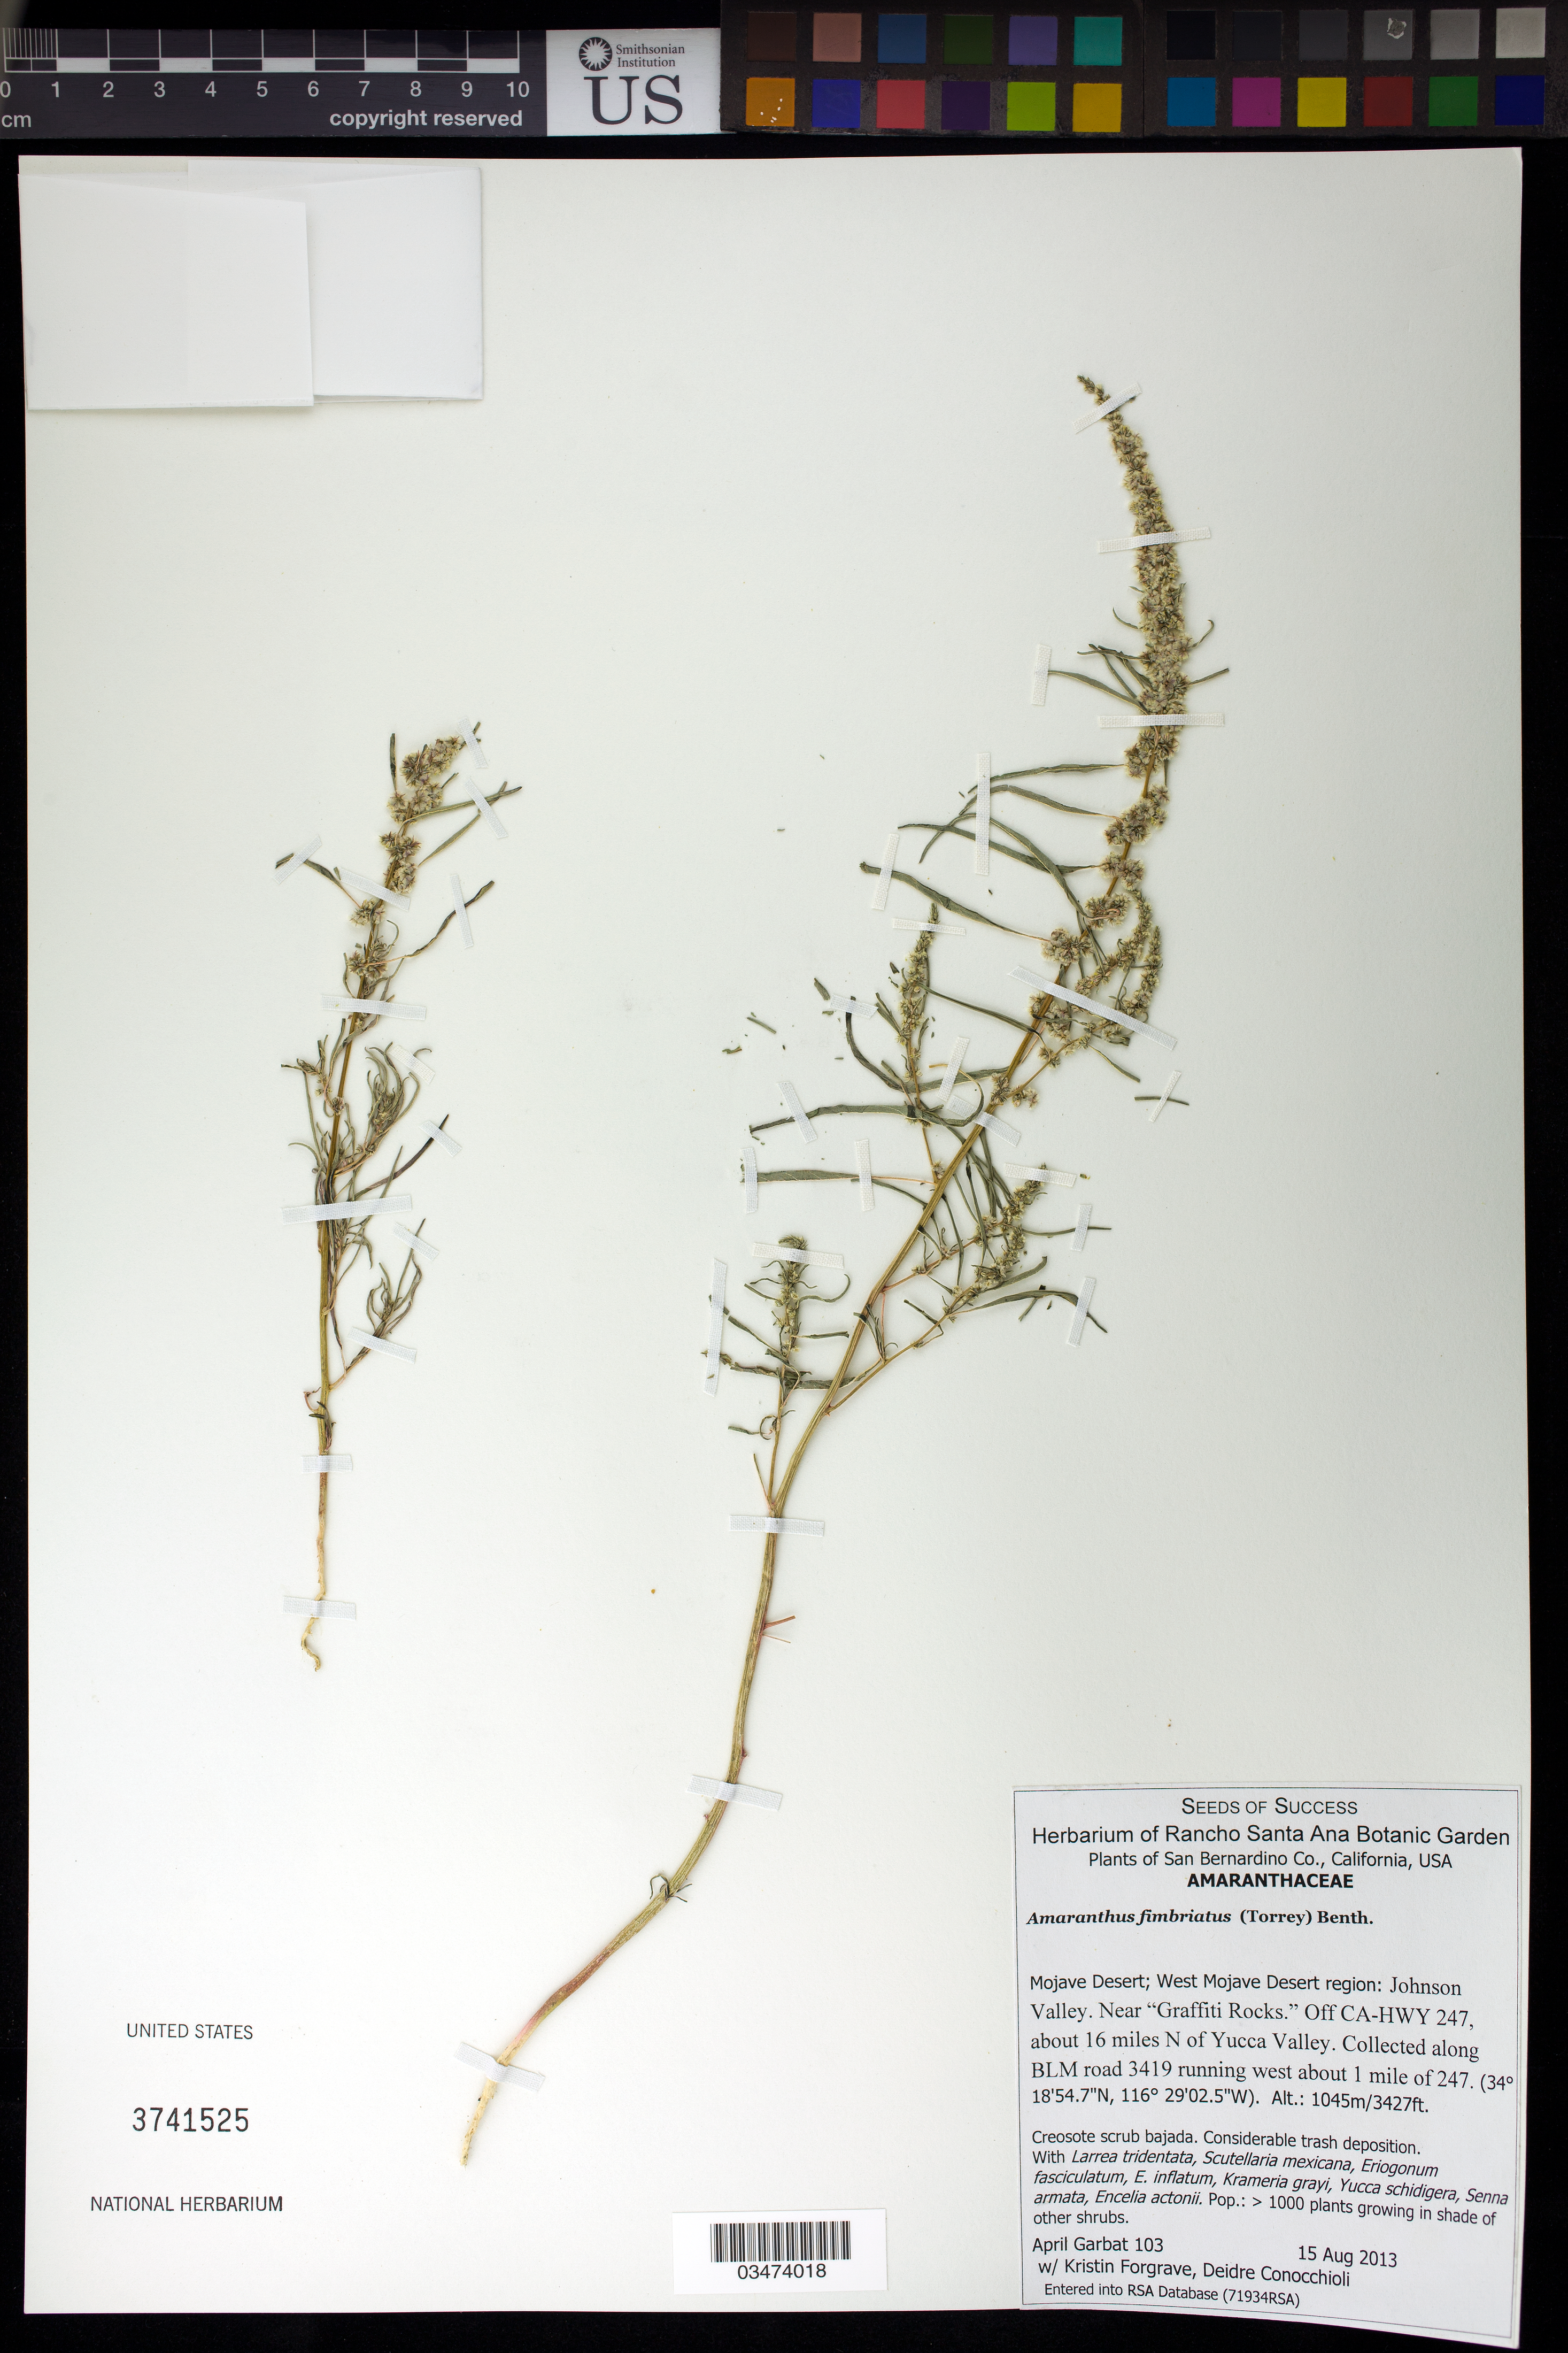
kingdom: Plantae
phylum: Tracheophyta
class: Magnoliopsida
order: Caryophyllales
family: Amaranthaceae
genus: Amaranthus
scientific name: Amaranthus fimbriatus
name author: (Torr.) Benth. ex S. Watson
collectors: A. Garbat, D. Conocchioli & K. Forgrave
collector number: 103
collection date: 2013-08-15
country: United States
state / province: California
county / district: San Bernardino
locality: Mojave Desert, West region, Johnson Valley, near "Graffiti Rocks", 16 miles N of Yucca Valley.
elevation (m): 1045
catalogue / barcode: US 3741525